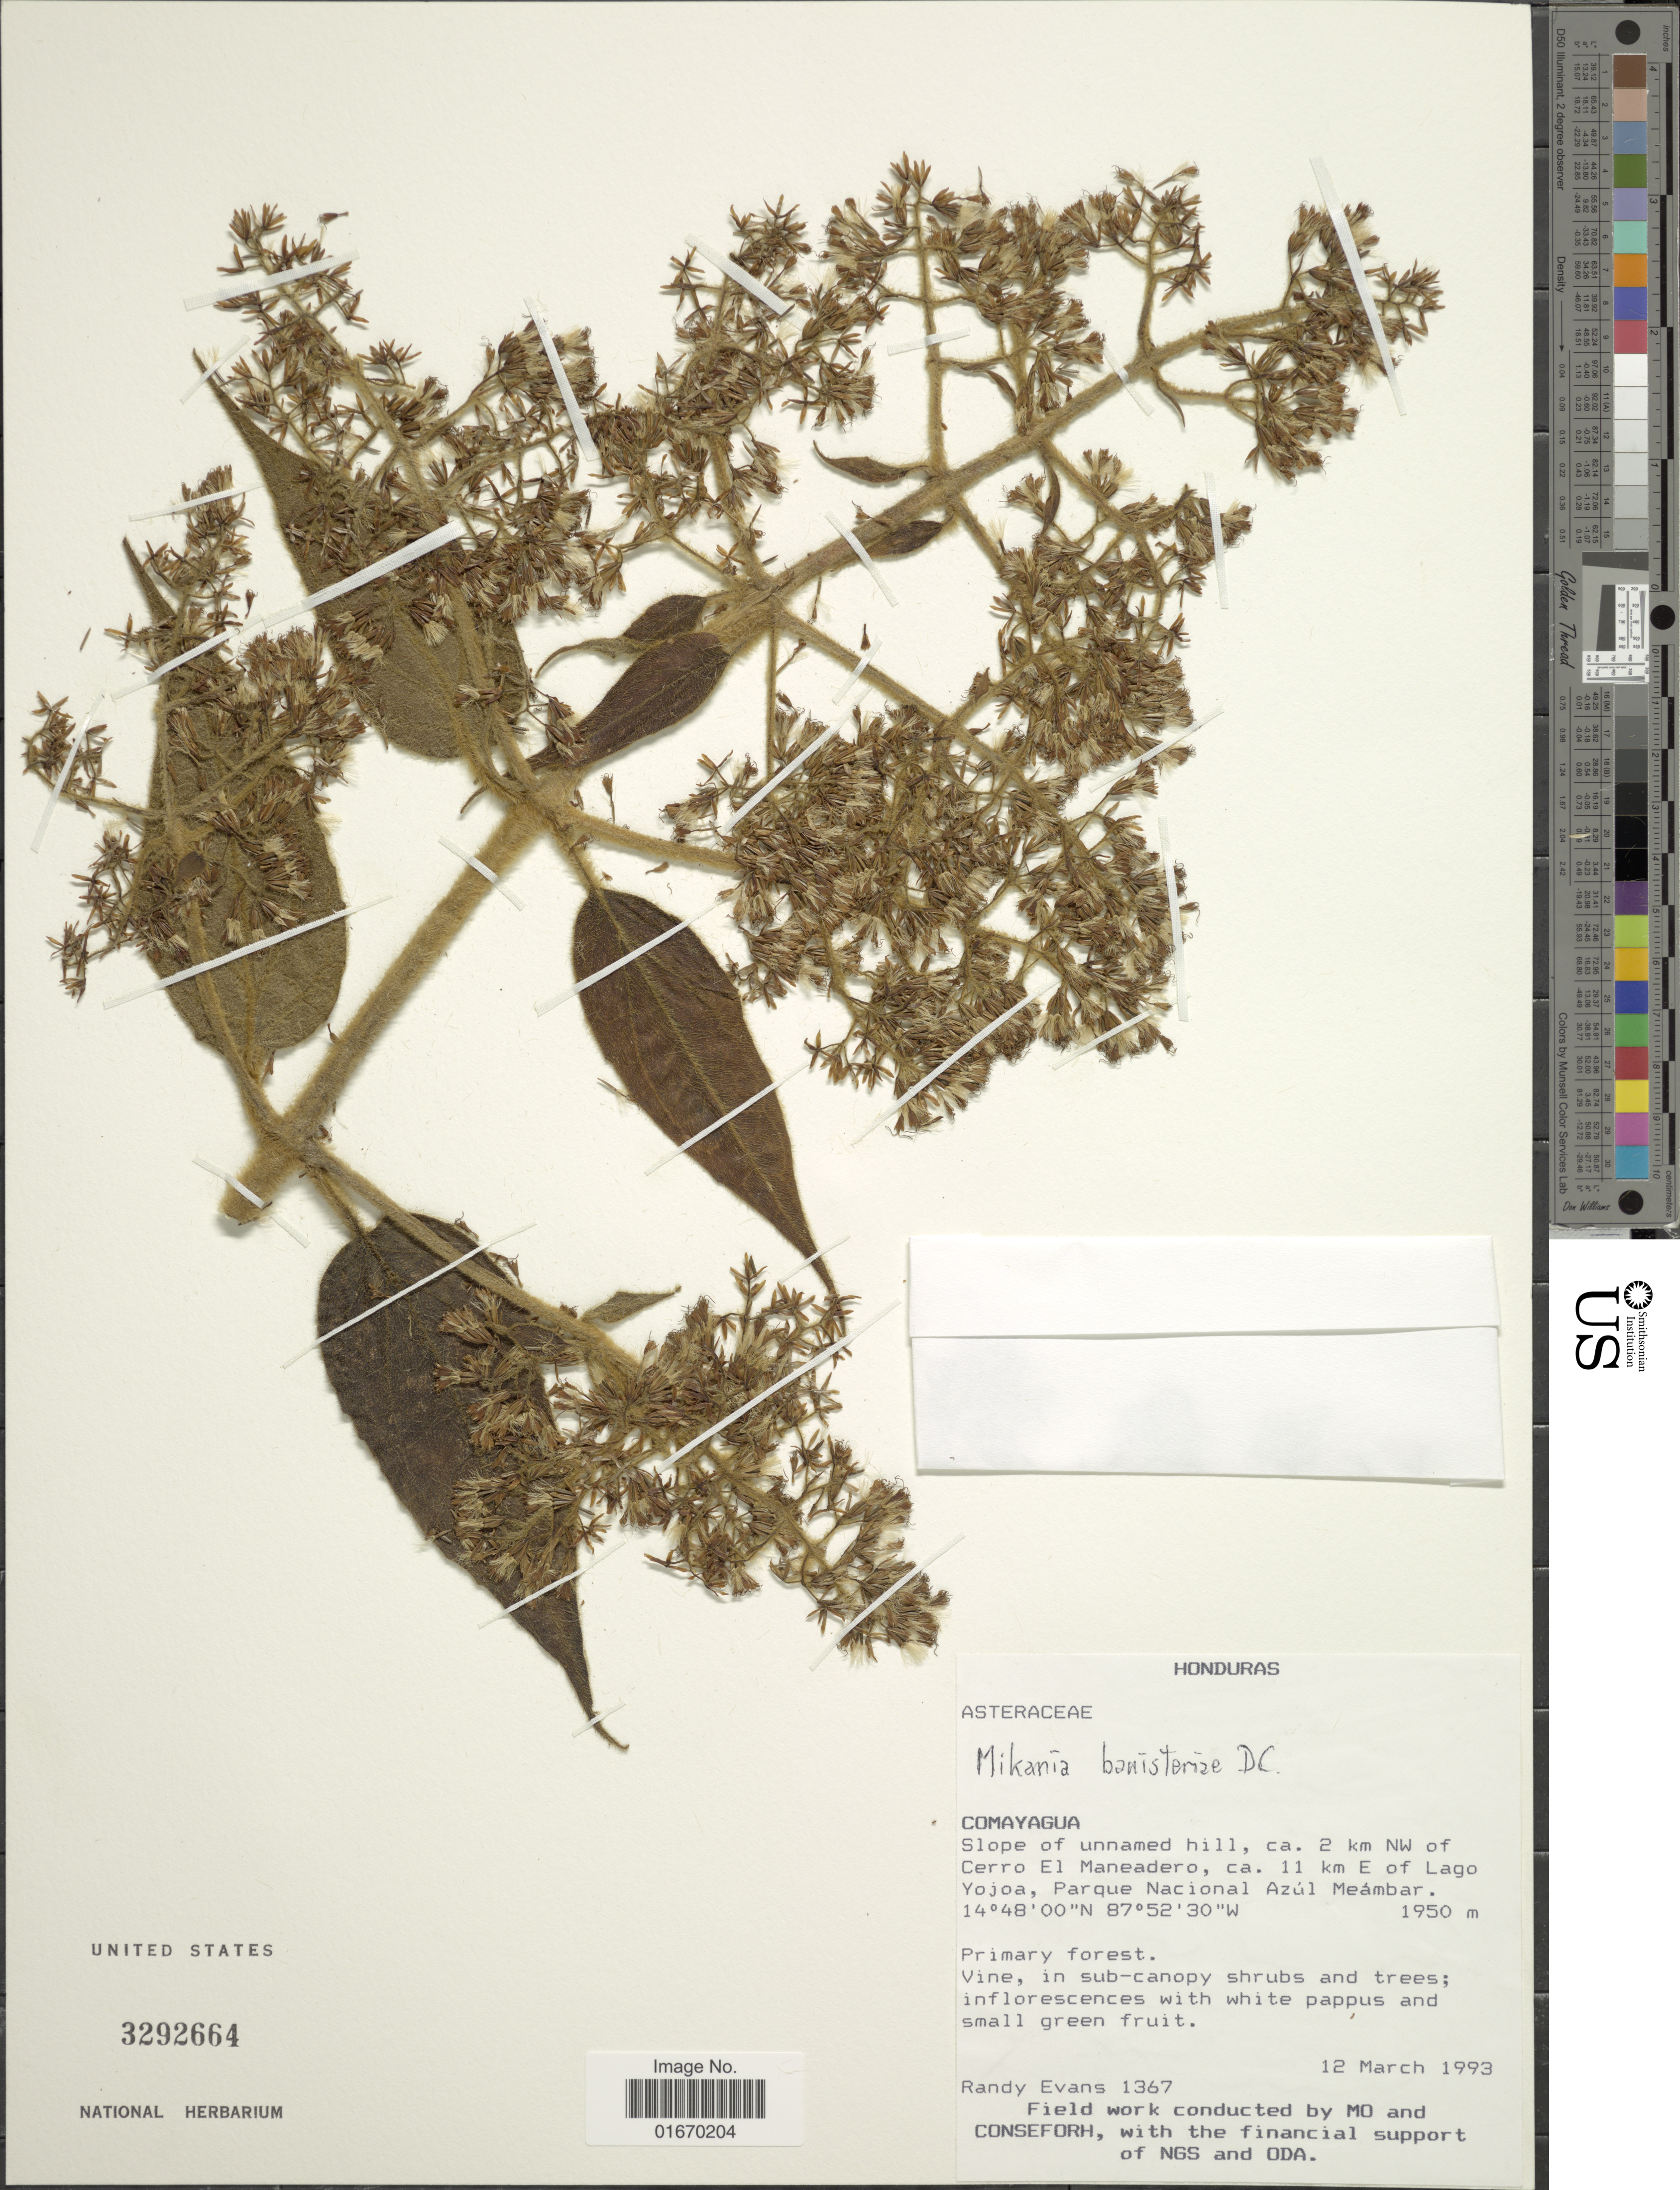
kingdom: Plantae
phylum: Tracheophyta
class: Magnoliopsida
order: Asterales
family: Asteraceae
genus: Mikania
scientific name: Mikania banisteriae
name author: DC.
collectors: R. Evans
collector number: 1367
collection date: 1993-03-12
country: Honduras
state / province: Comayagua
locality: Slope of unnamed hill, ca 2 km NW of Cerro El Maneadero, ca 11 km E of Lago Yojoa, Parque Nacional Azul Meambar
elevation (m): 1950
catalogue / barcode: US 3292664